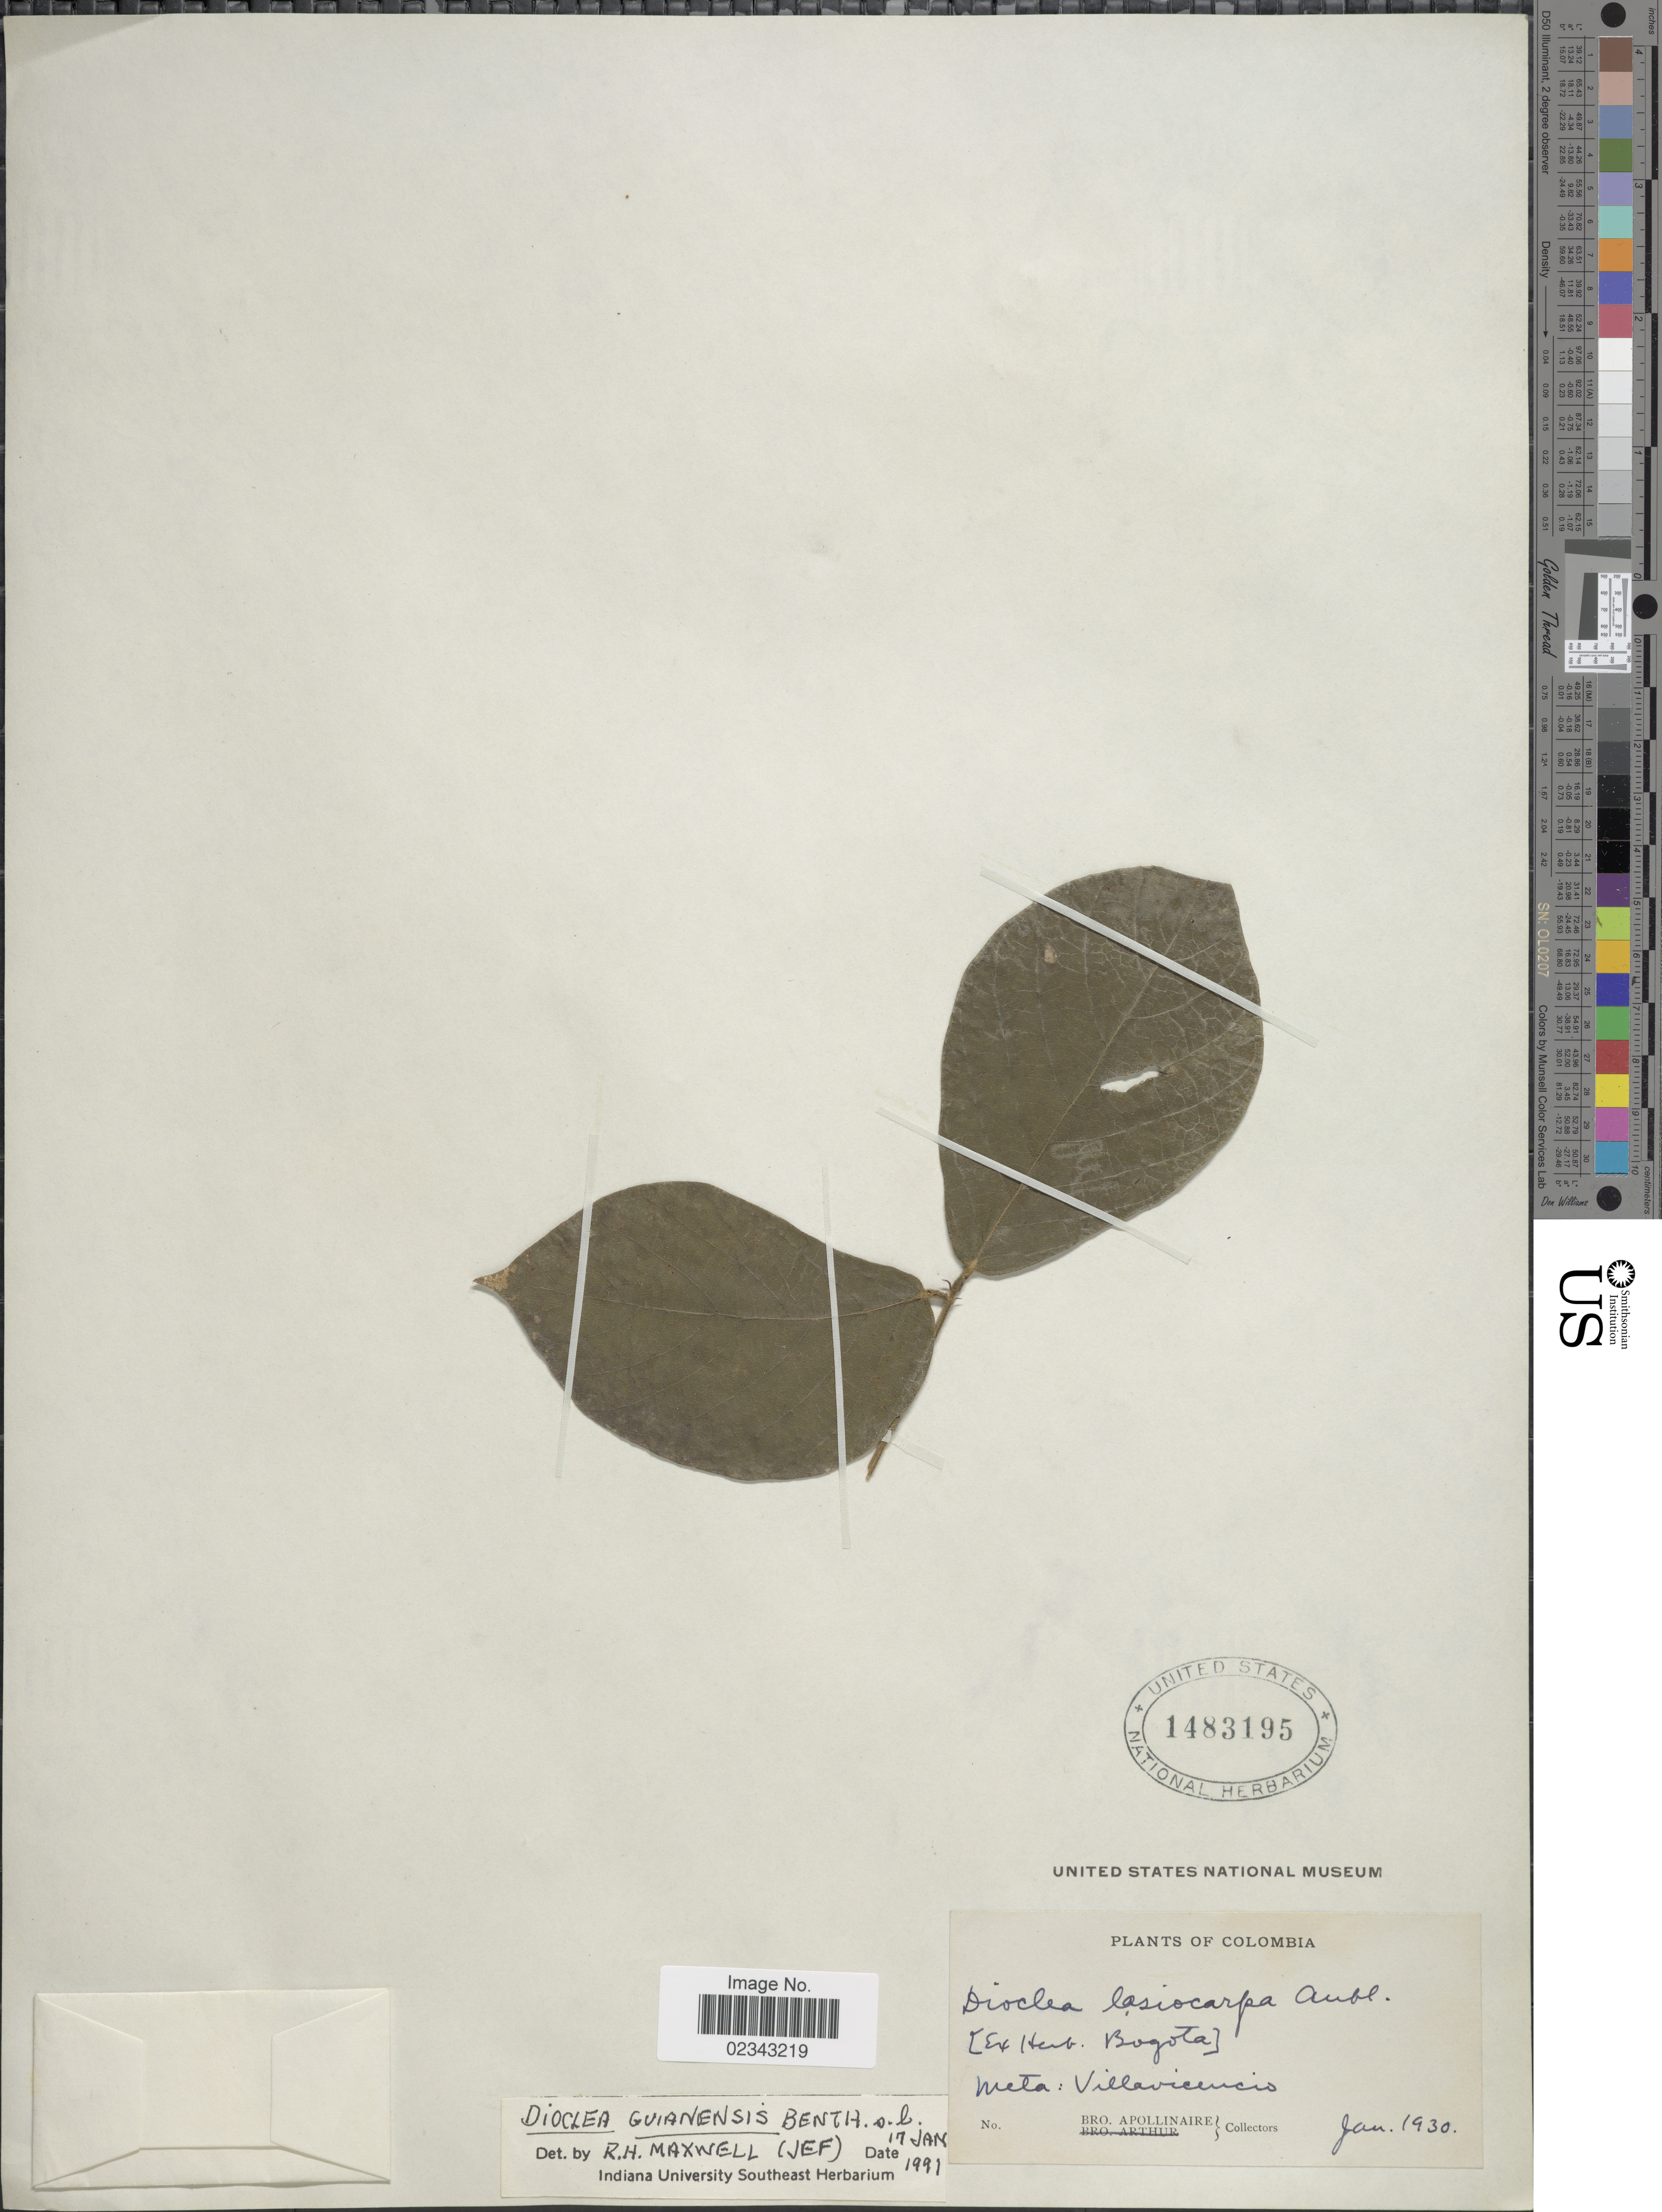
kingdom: Plantae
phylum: Tracheophyta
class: Magnoliopsida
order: Fabales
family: Fabaceae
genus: Dioclea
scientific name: Dioclea guianensis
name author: Benth.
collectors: Bro. Apollinaire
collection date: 1930-01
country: Colombia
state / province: Meta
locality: Villavicencio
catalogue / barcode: US 1483195